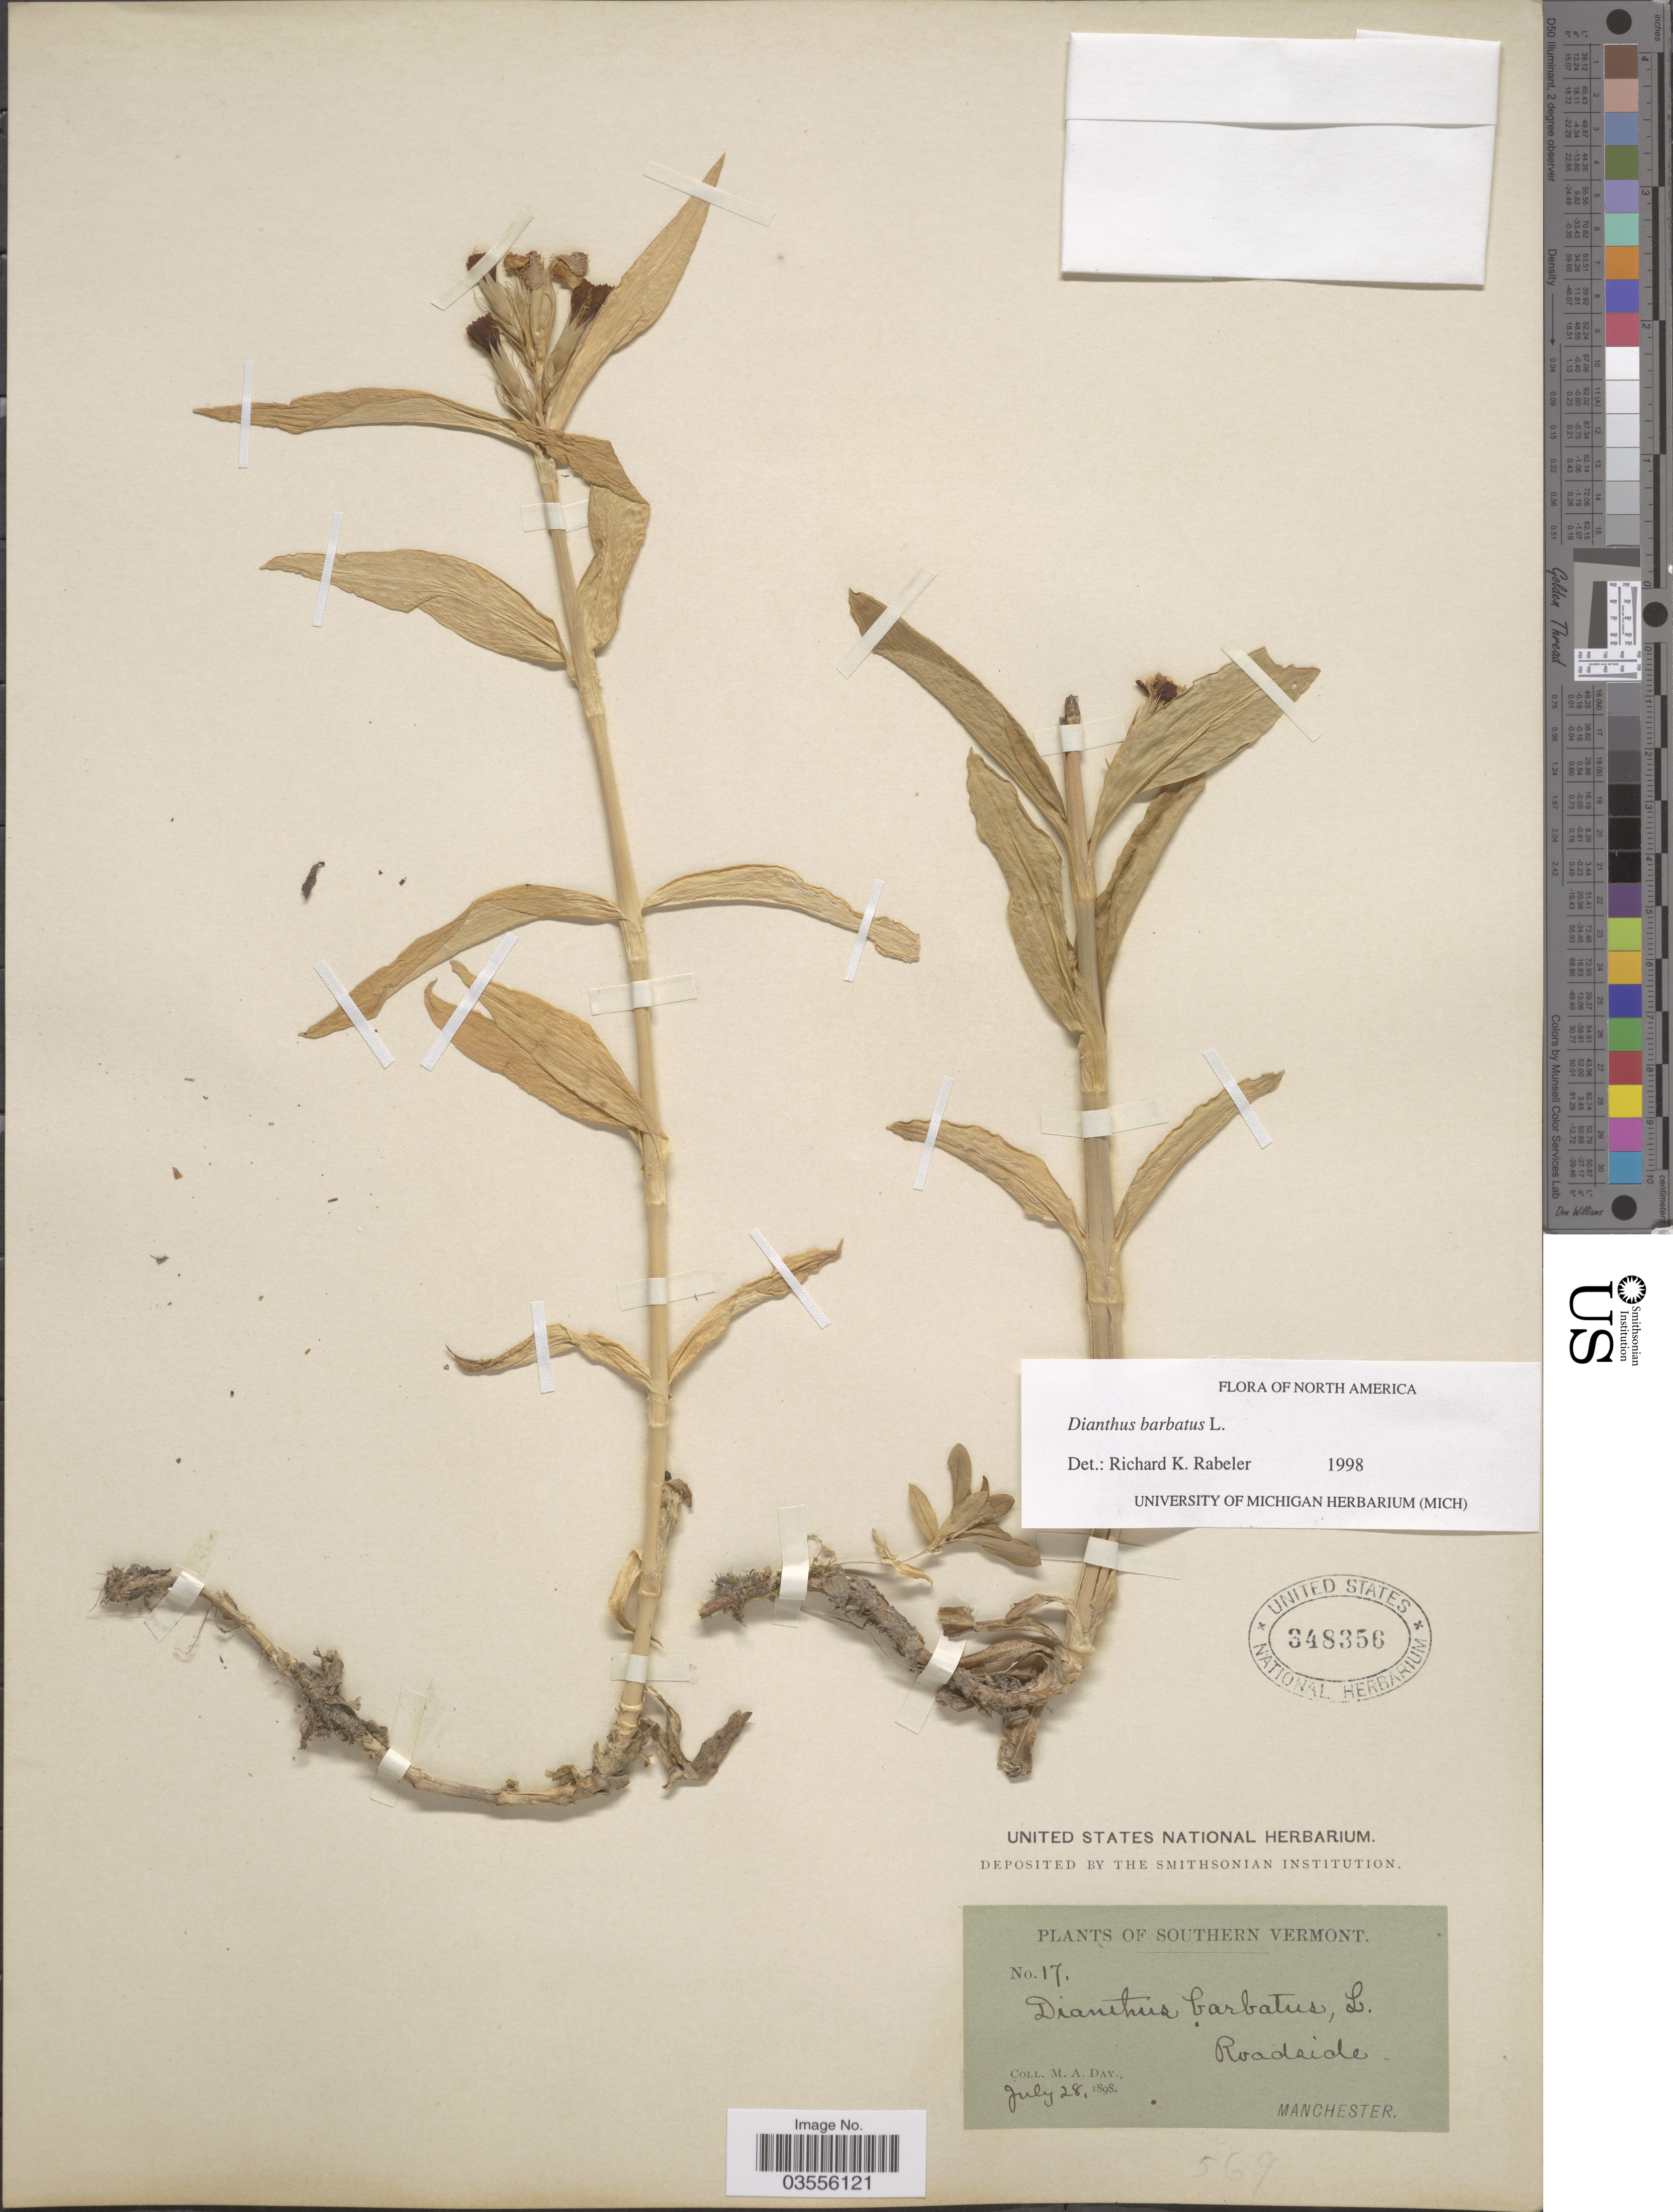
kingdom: Plantae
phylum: Tracheophyta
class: Magnoliopsida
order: Caryophyllales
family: Caryophyllaceae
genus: Dianthus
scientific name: Dianthus barbatus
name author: L.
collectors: M. Day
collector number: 17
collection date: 1898-07-28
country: United States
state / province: Vermont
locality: Southern Vermont. Manchester.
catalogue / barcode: US 348356